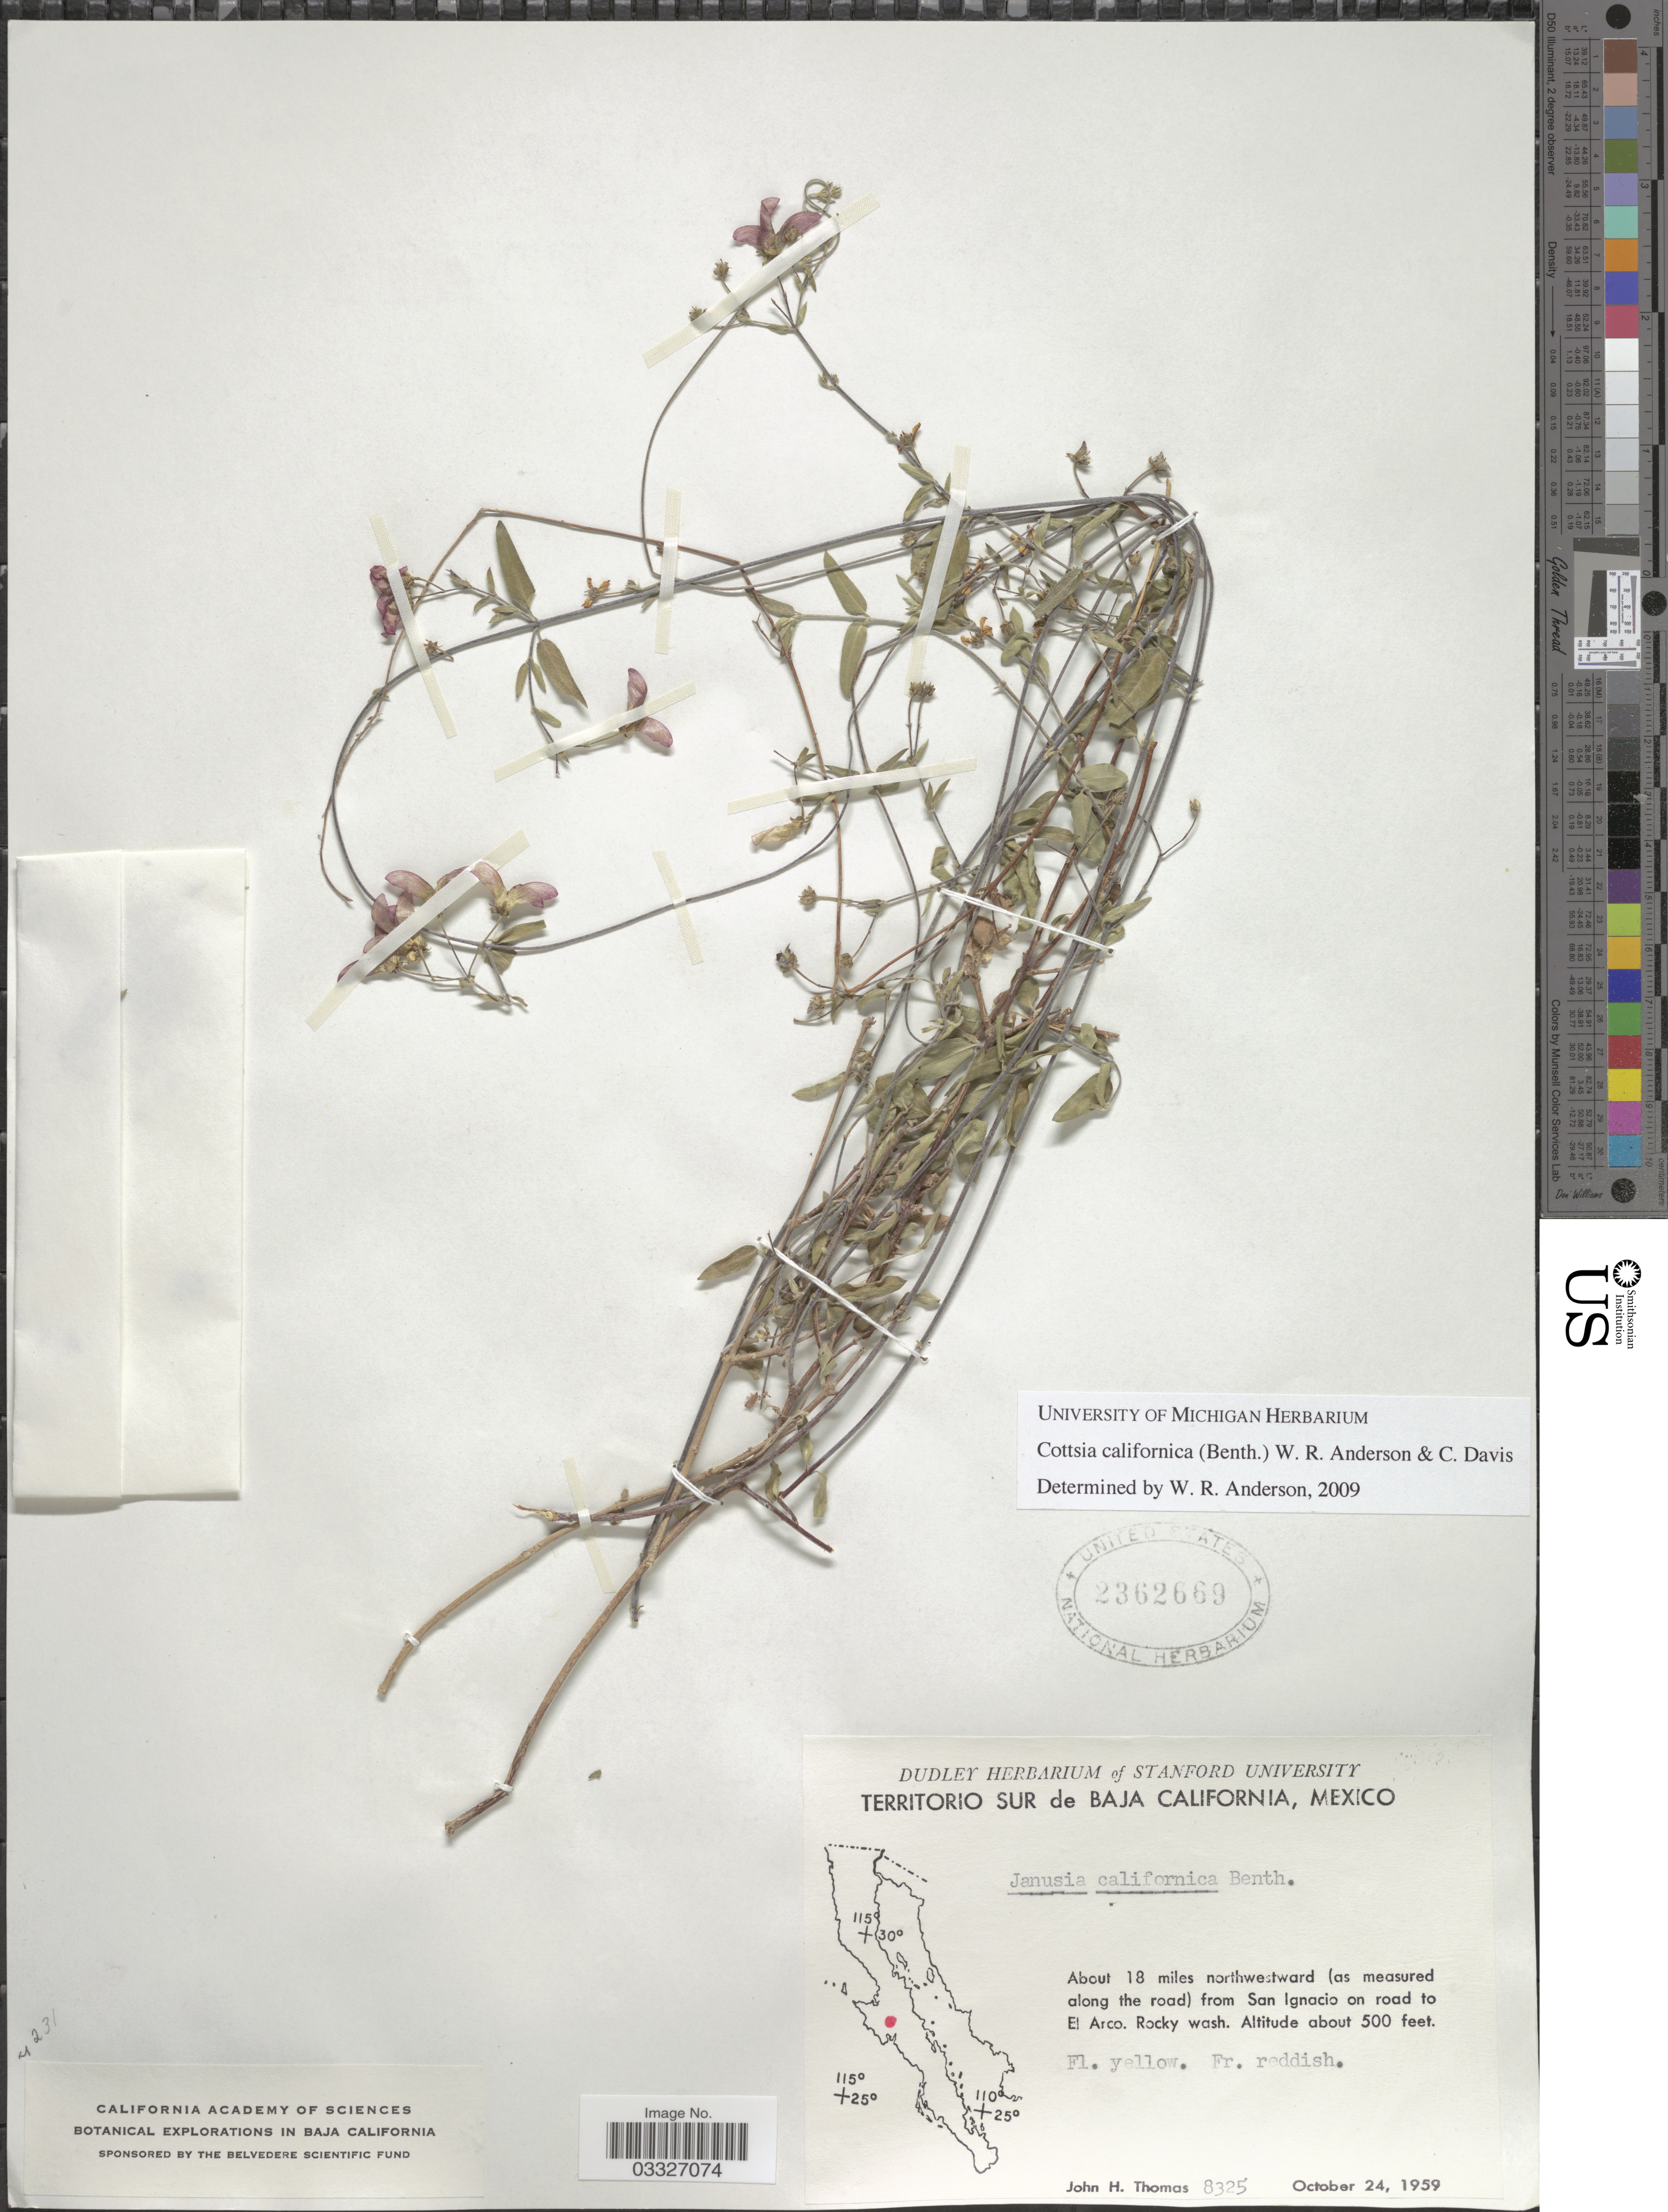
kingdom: Plantae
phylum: Tracheophyta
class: Magnoliopsida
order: Malpighiales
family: Malpighiaceae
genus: Cottsia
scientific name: Cottsia californica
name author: (Benth.) W.R. Anderson & C. Davis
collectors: J. H. Thomas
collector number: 8325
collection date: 1959-10-24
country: Mexico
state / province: Baja California Sur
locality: Territorio Sur de Baja California. About 18 miles northwestward (as measured along the road) from San Ignacio on road to El Arco wash.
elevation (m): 152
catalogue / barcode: US 2362669